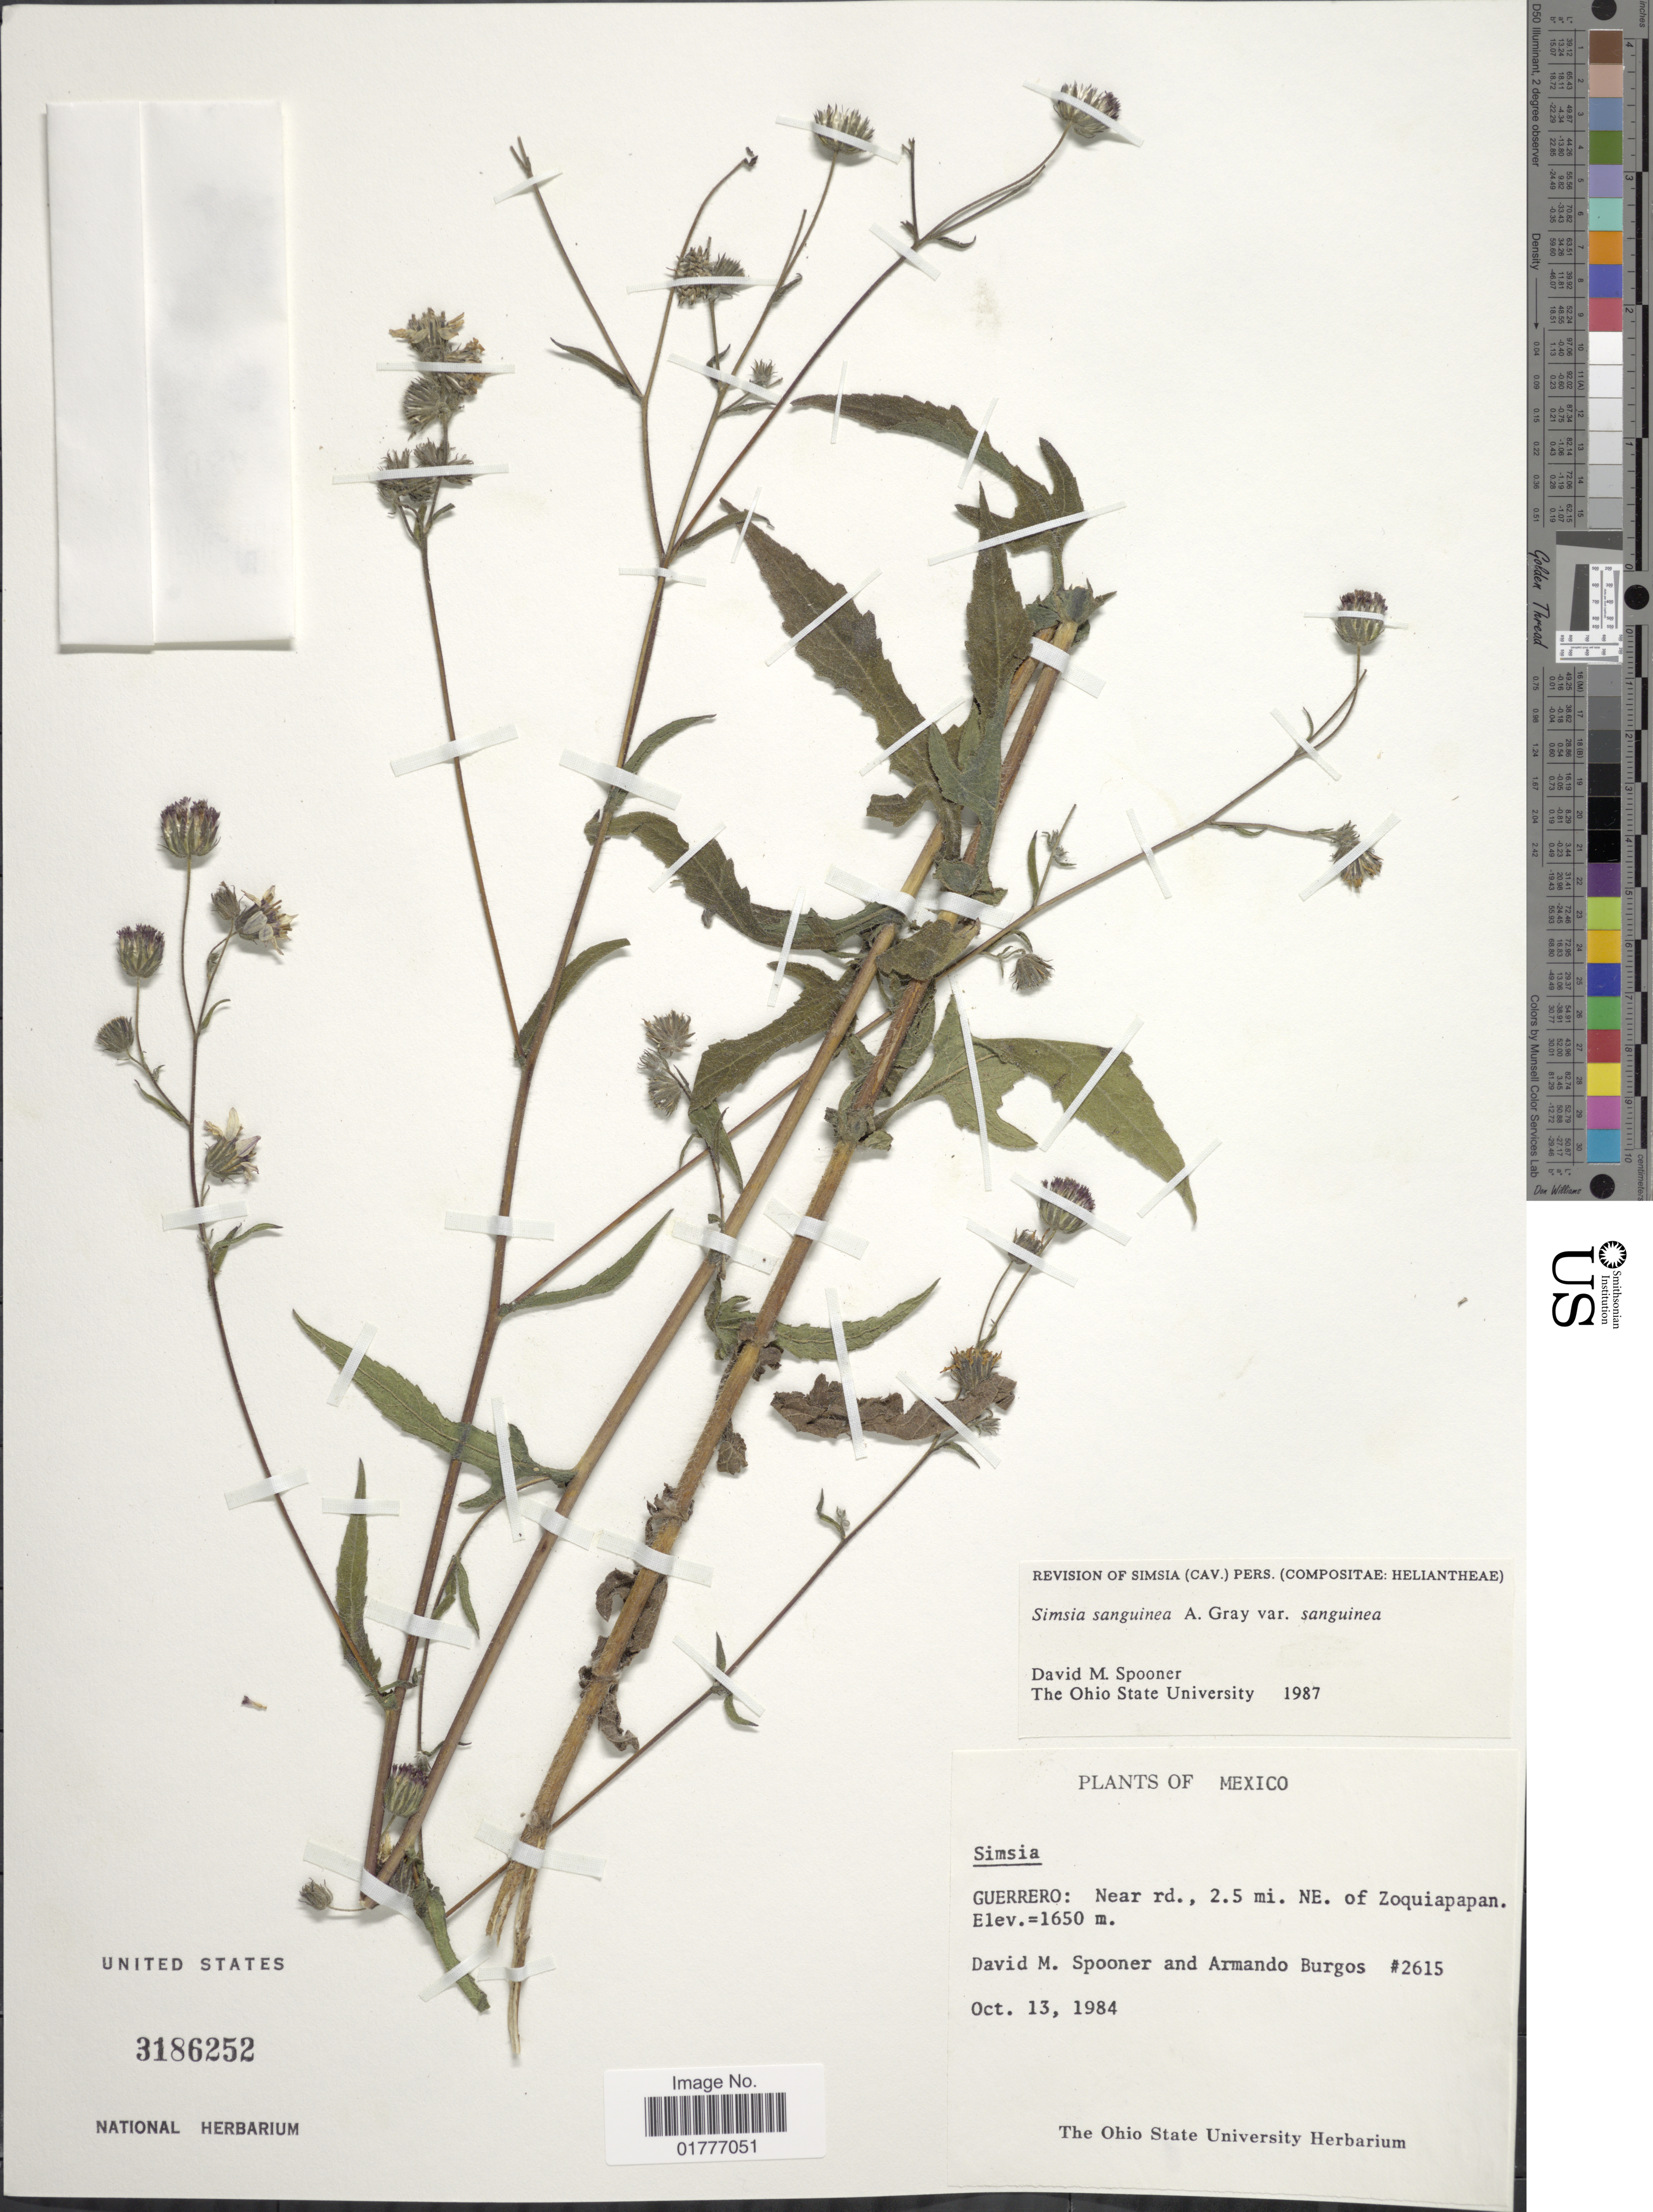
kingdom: Plantae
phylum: Tracheophyta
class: Magnoliopsida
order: Asterales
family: Asteraceae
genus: Simsia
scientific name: Simsia sanguinea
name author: A. Gray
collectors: D. Spooner & A. Burgos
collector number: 2615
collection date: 1984-10-13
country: Mexico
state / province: Guerrero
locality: Near rd., 2.5 mi. NE. of Zoquiapapan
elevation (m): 1650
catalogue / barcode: US 3186252